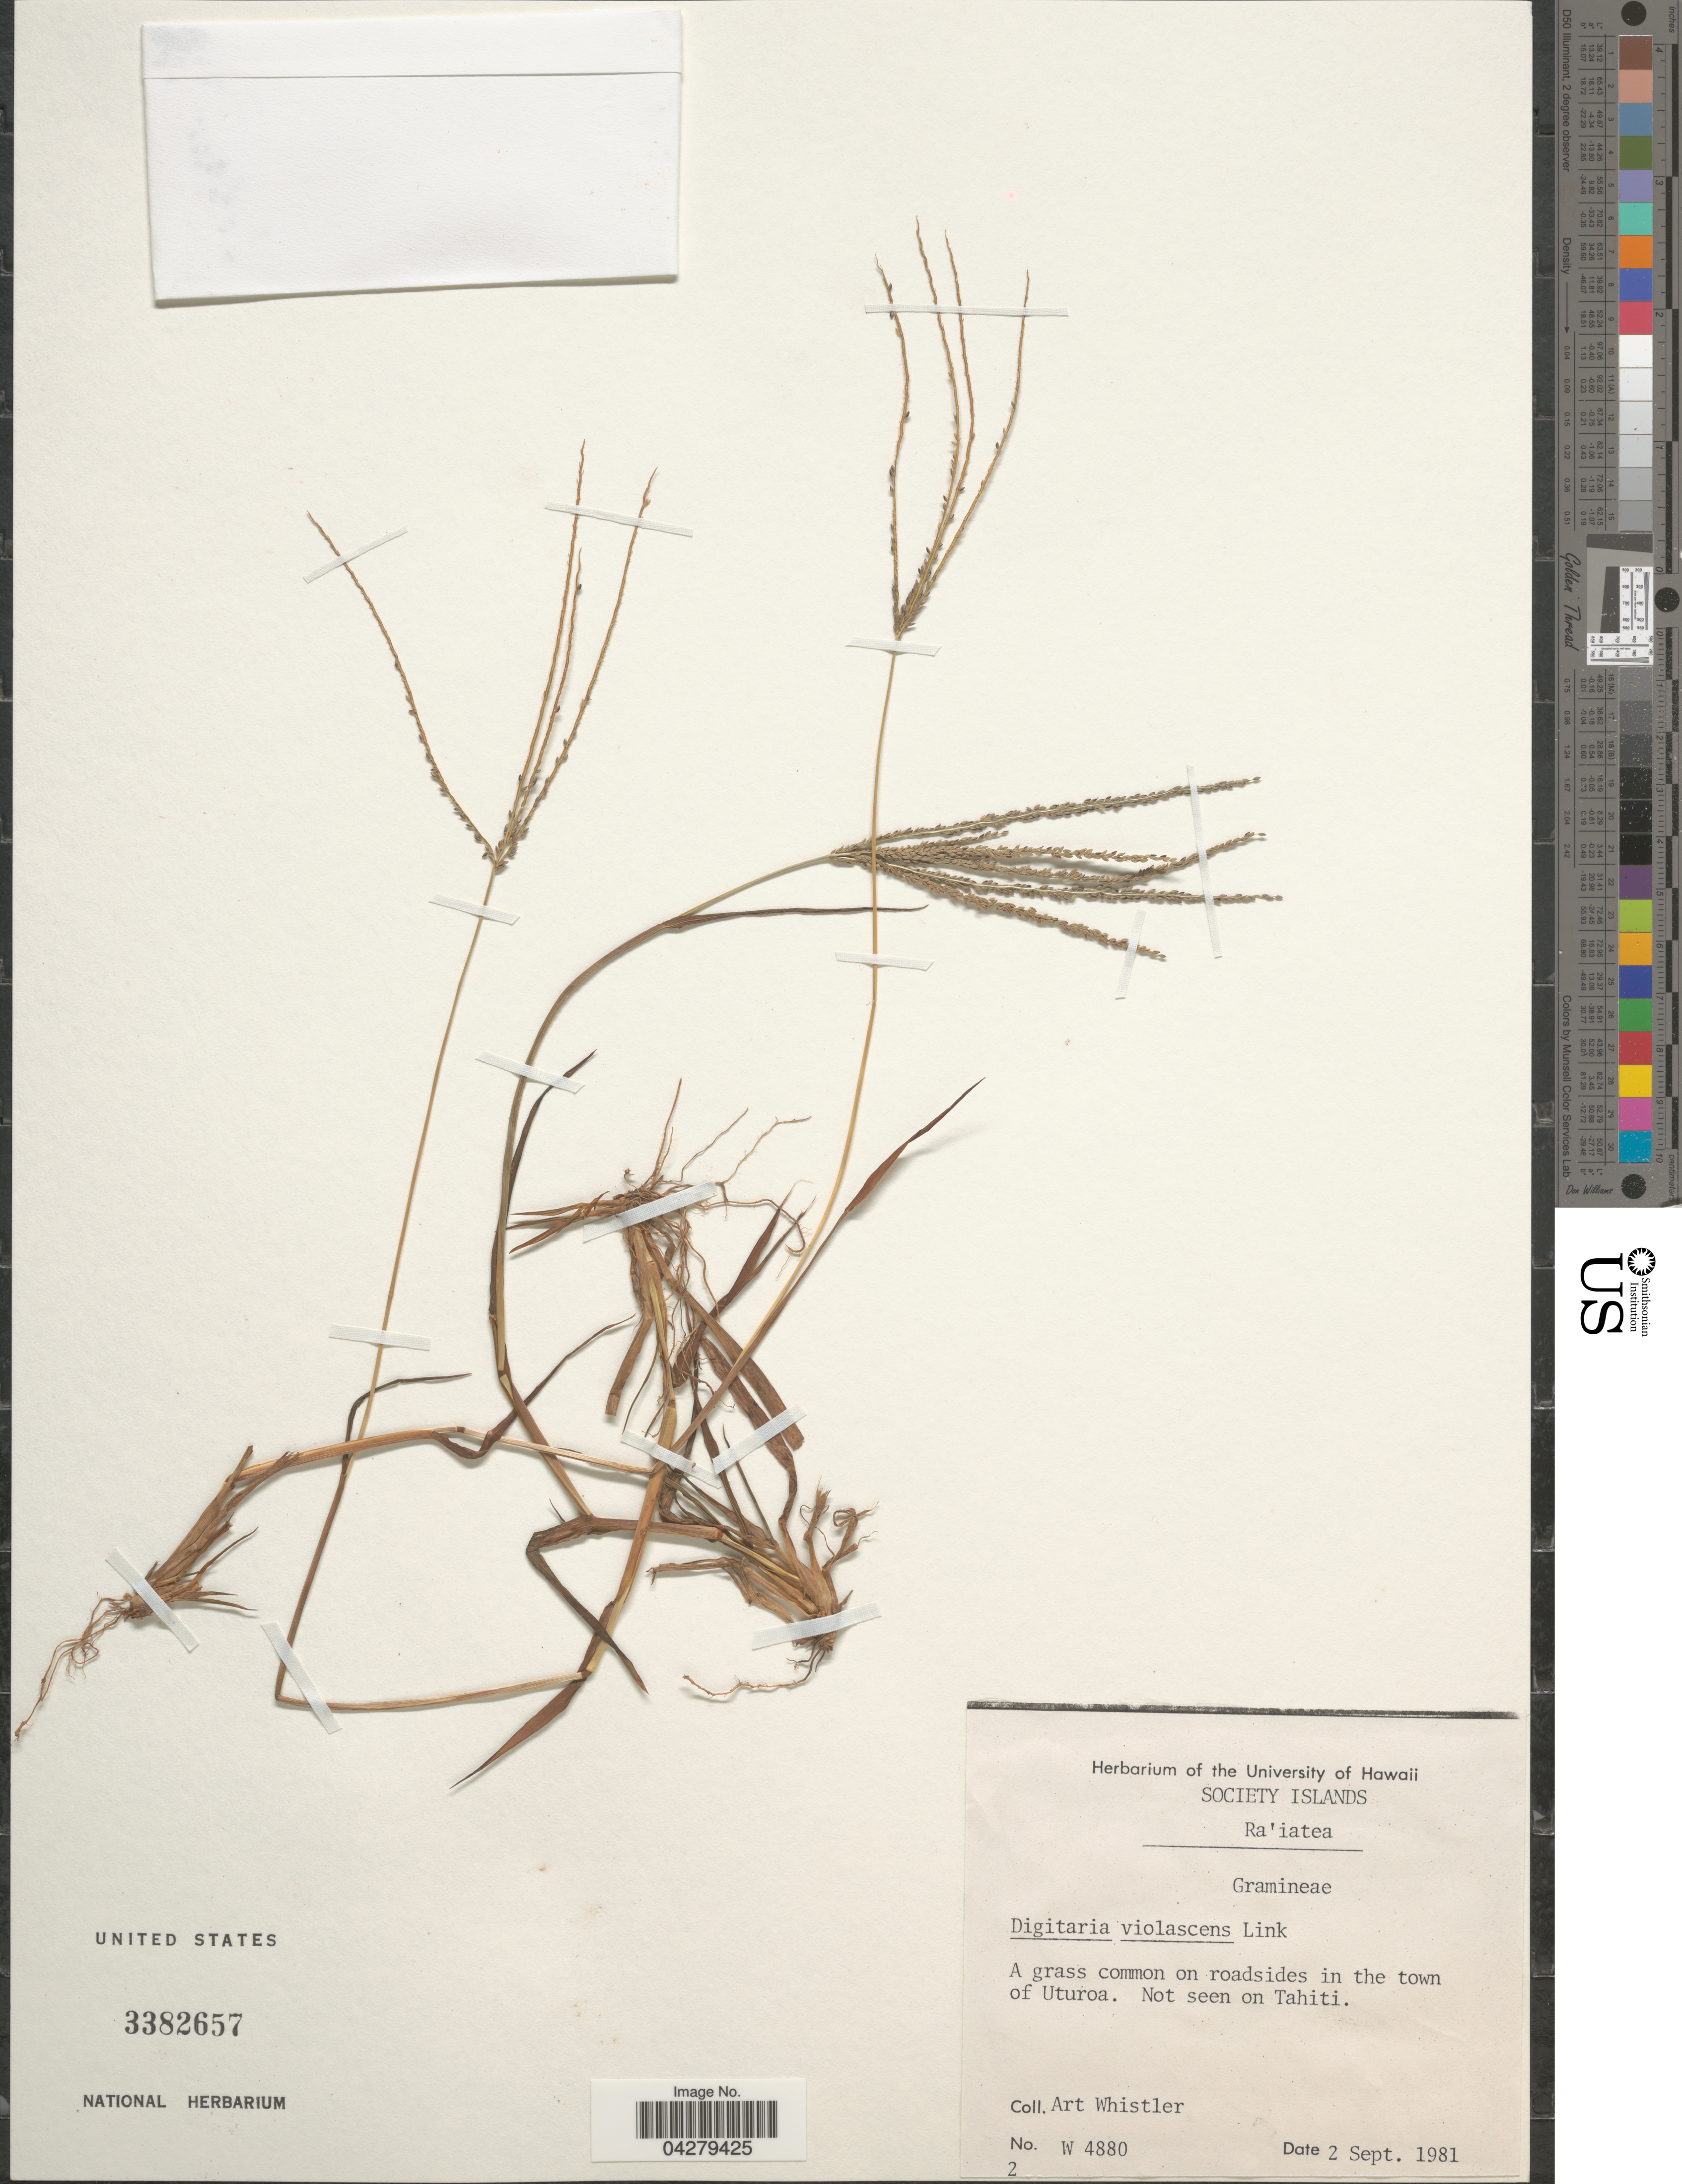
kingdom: Plantae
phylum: Tracheophyta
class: Liliopsida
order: Poales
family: Poaceae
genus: Digitaria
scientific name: Digitaria violascens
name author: Link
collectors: A. Whistler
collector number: W4880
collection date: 1981-09-02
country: French Polynesia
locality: Society Islands. Ra'iatea. A grass common on roadsides in the town of Uturoa.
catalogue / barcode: US 3382657